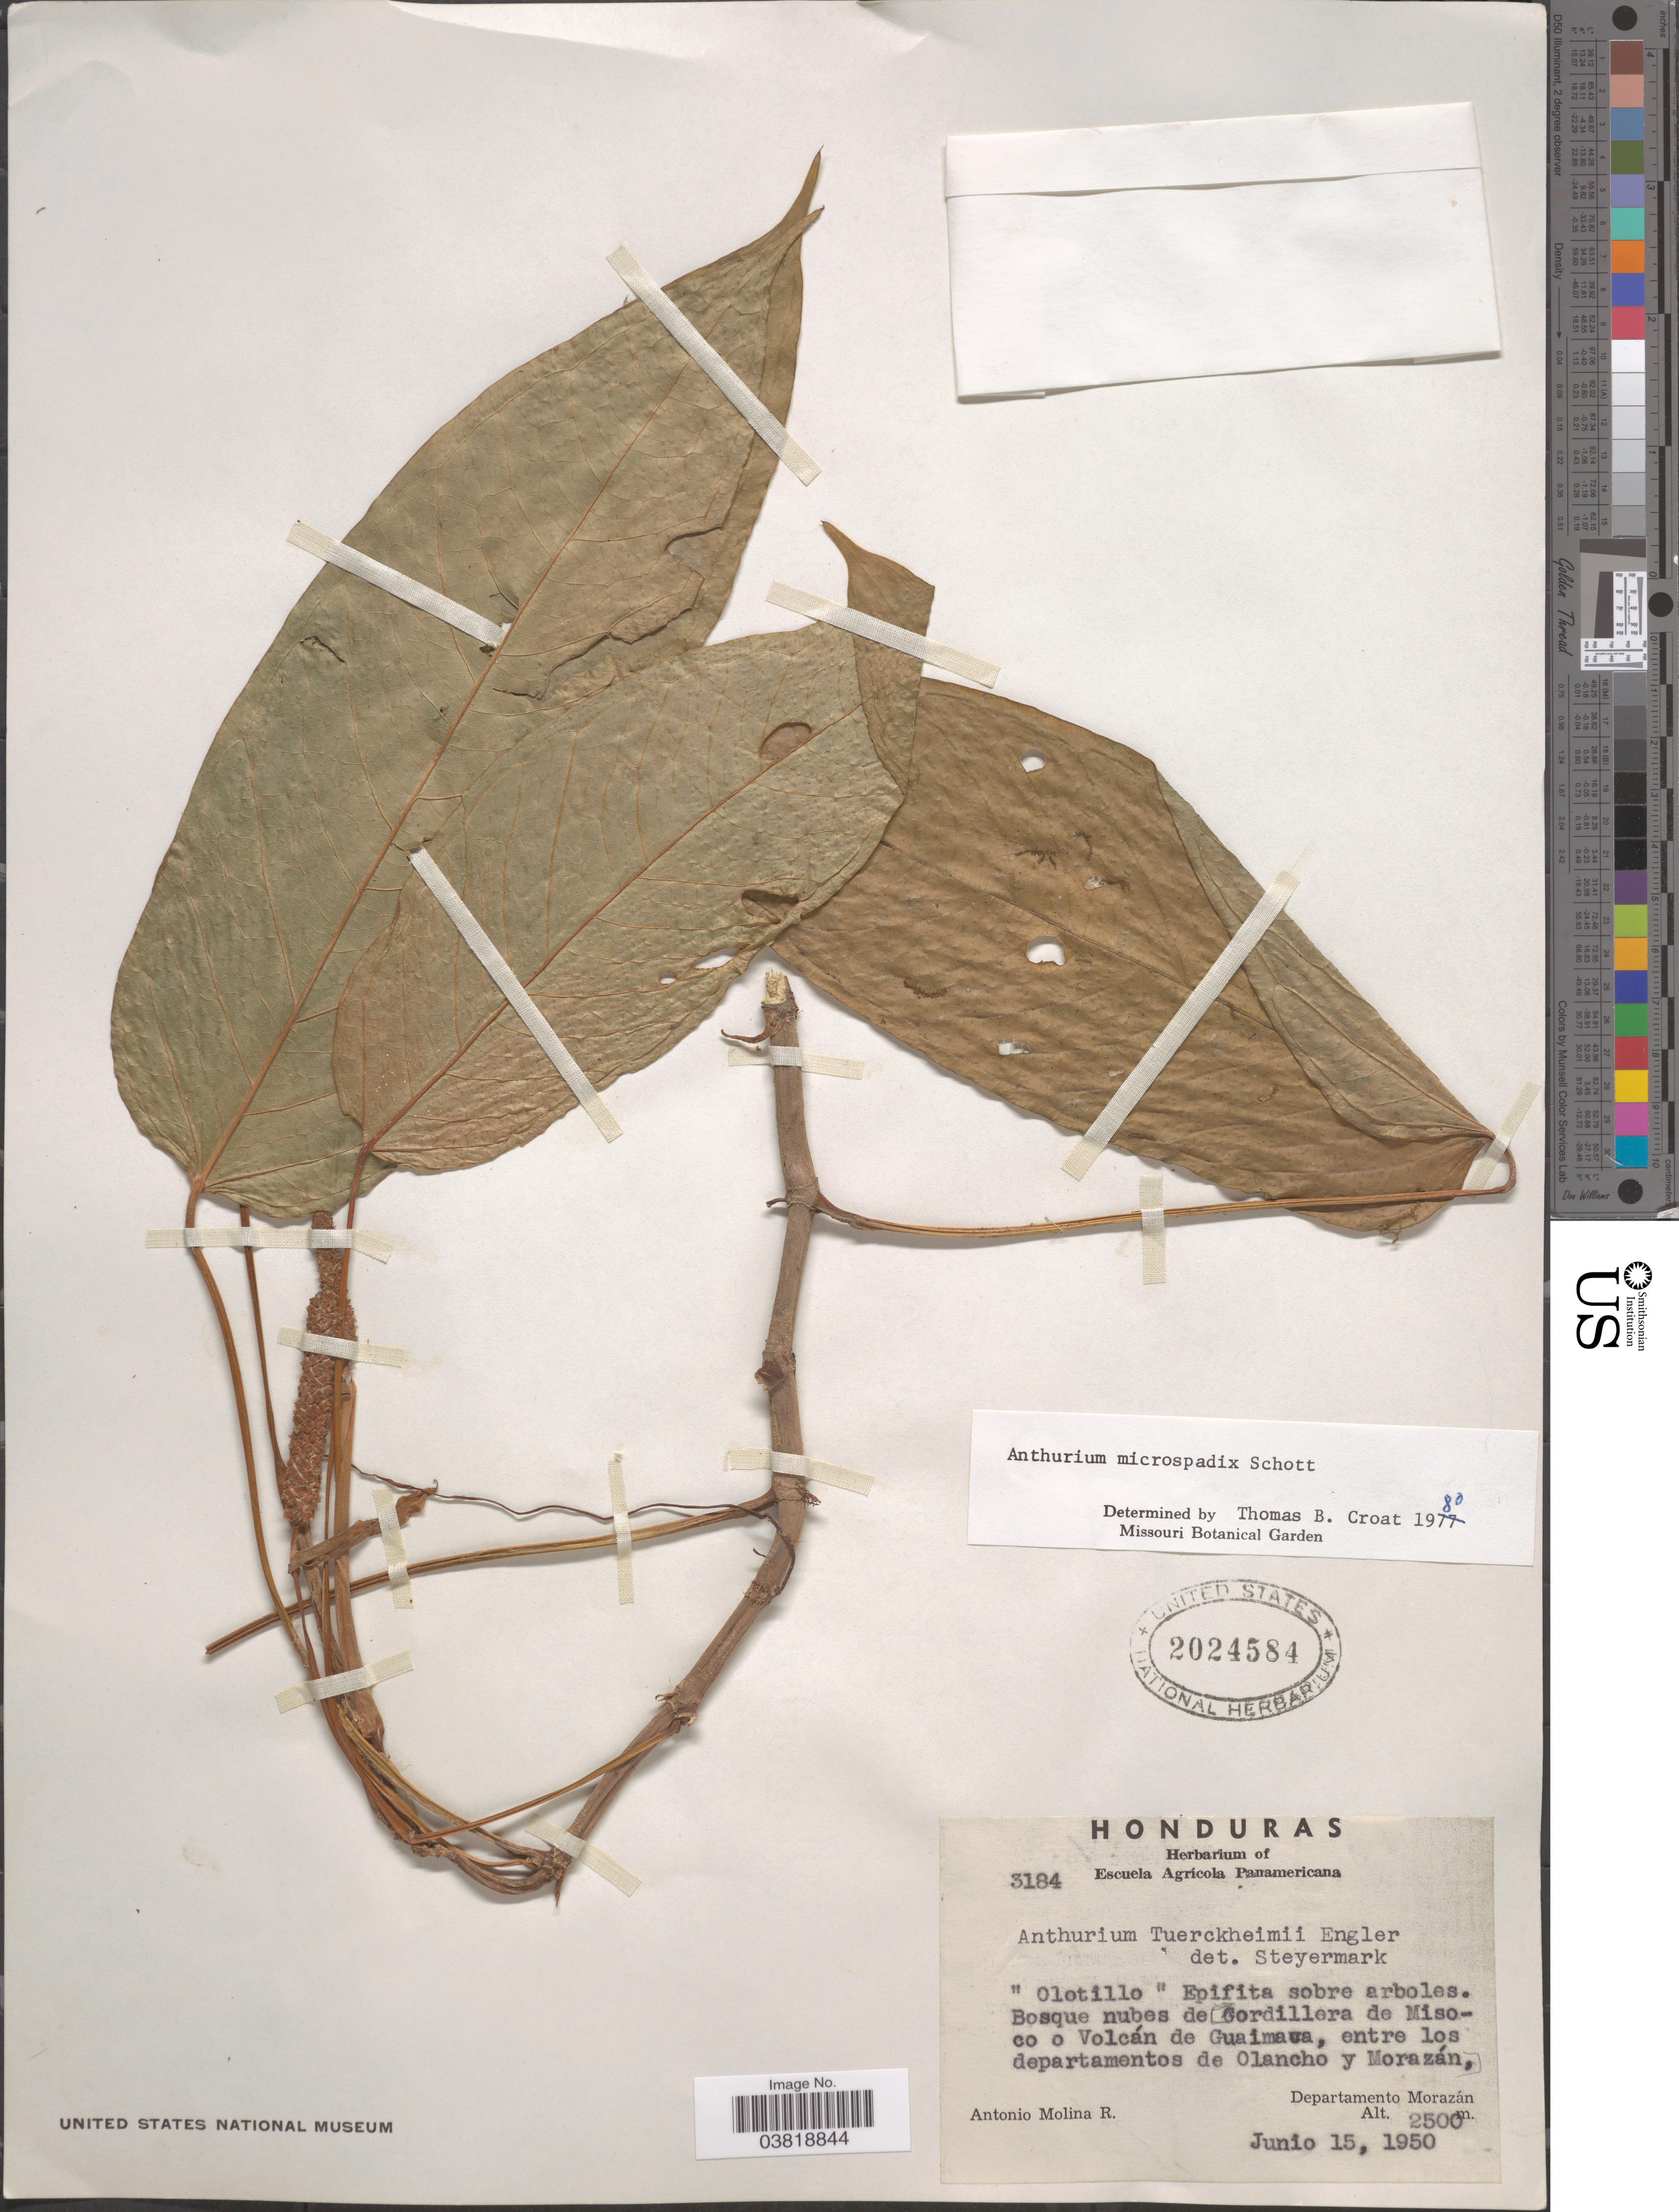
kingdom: Plantae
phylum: Tracheophyta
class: Liliopsida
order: Alismatales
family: Araceae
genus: Anthurium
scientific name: Anthurium microspadix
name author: Schott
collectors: A. Molina R.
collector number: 3184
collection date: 1950-06-15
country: Honduras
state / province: Fco. Morazán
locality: Cordillera de Misoco o Volcán de Guaimaca. Departamento Morazán.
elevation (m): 2500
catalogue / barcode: US 2024584